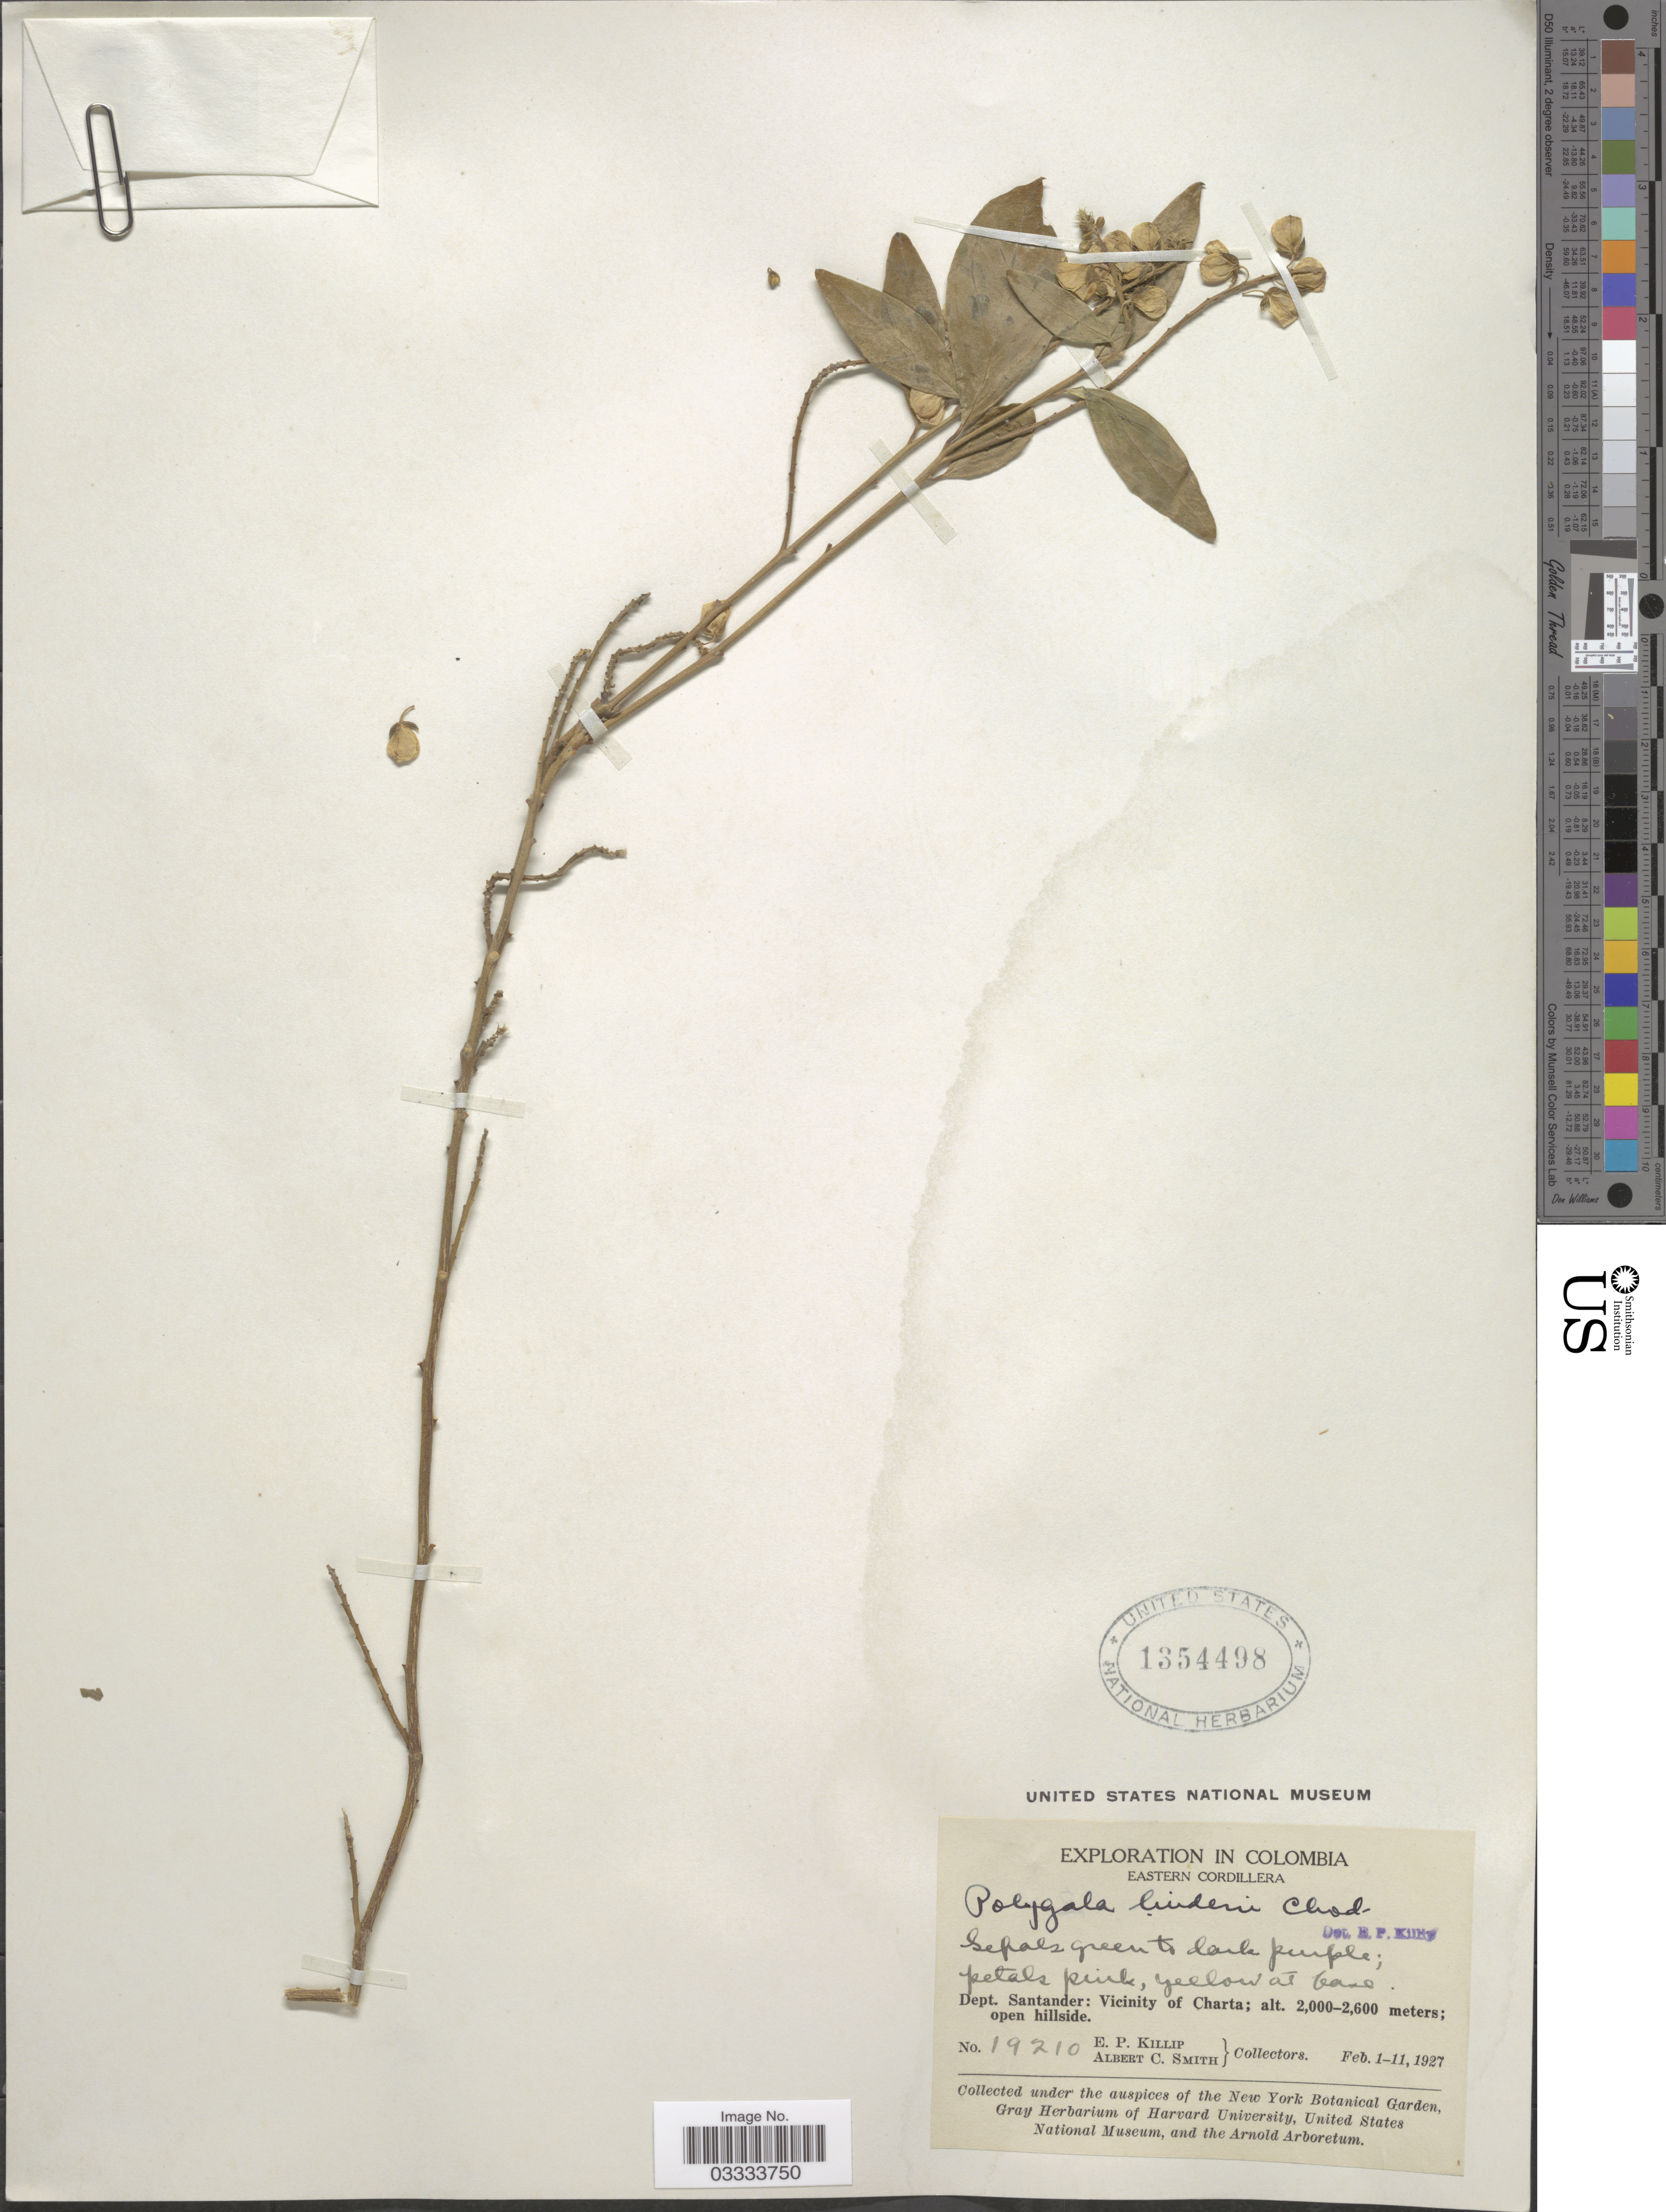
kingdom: Plantae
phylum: Tracheophyta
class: Magnoliopsida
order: Fabales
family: Polygalaceae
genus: Asemeia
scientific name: Asemeia monninoides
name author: (Kunth) J.F.B. Pastore & J.R. Abbott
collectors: E. P. Killip & A. C. Smith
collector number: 19210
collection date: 1927-02-01/1927-02-11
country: Colombia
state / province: Santander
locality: Eastern Cordillera. Dept. Santander: Vicinity of Charta.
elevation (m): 2000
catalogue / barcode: US 1354498